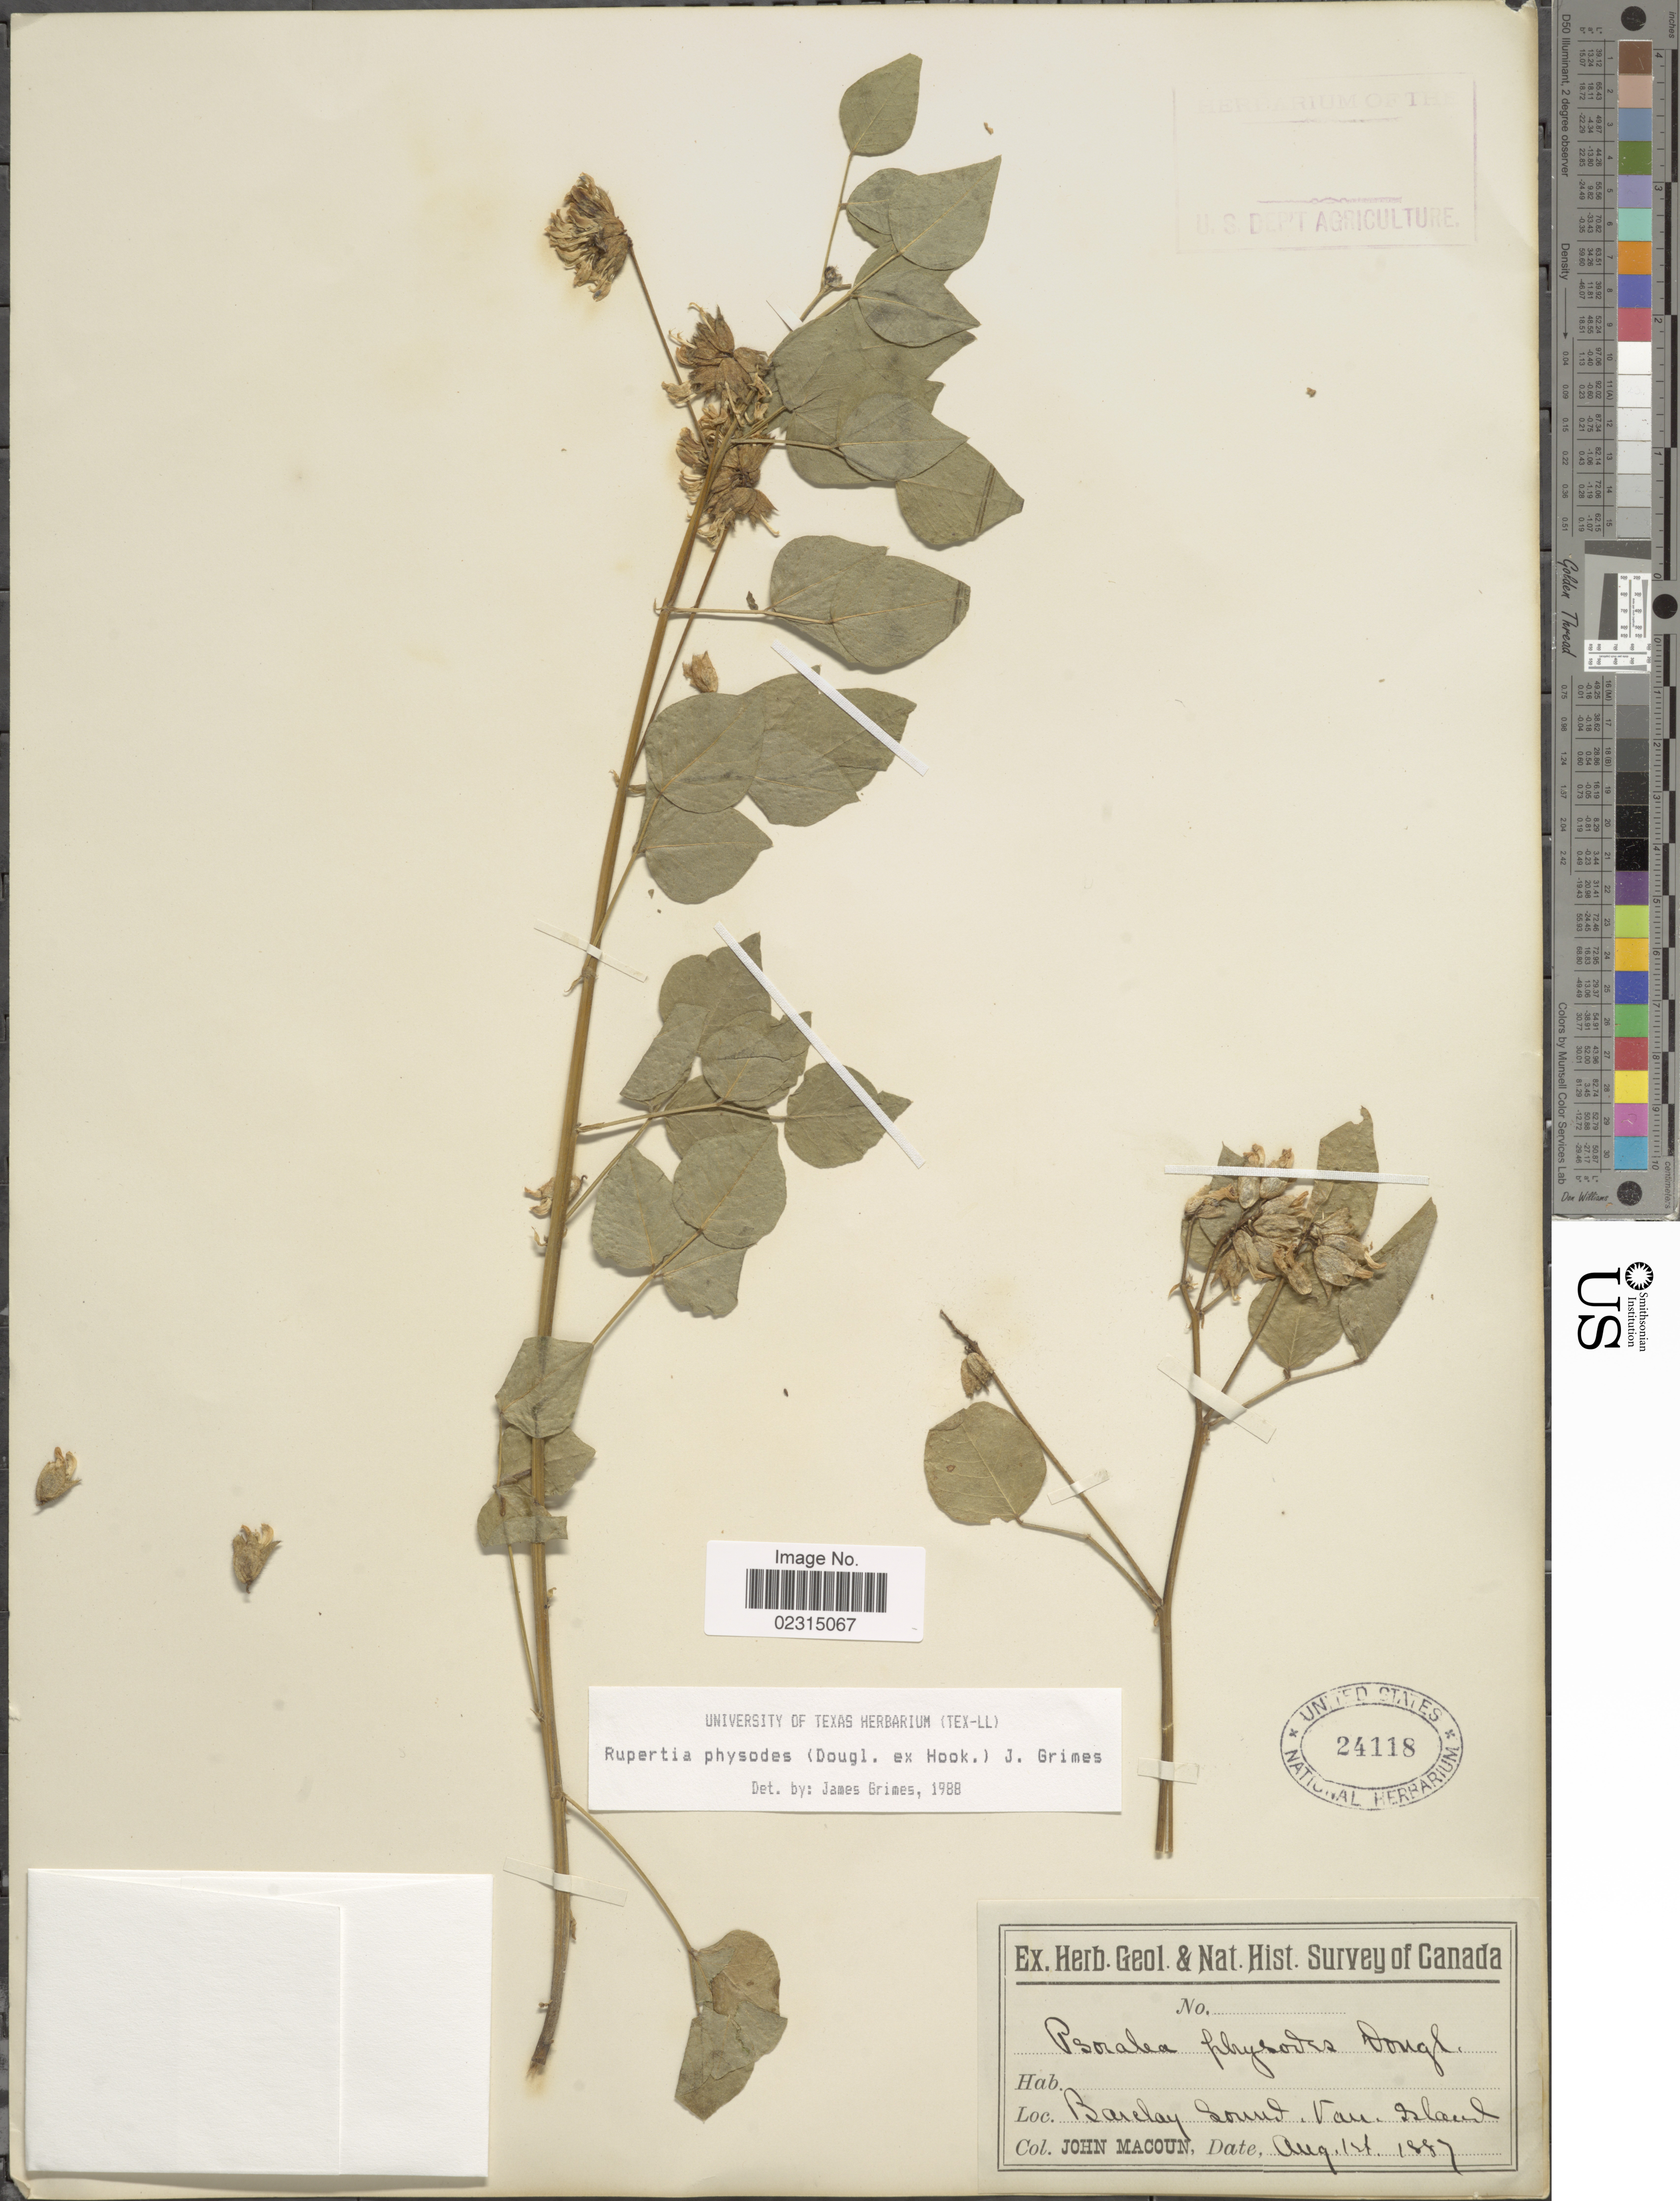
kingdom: Plantae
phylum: Tracheophyta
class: Magnoliopsida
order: Fabales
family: Fabaceae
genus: Rupertia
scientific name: Rupertia physodes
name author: (Douglas) J.W. Grimes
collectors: J. Macoun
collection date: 1887-08-01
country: Canada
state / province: British Columbia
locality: Barclay Sound, Van Island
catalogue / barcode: US 24118